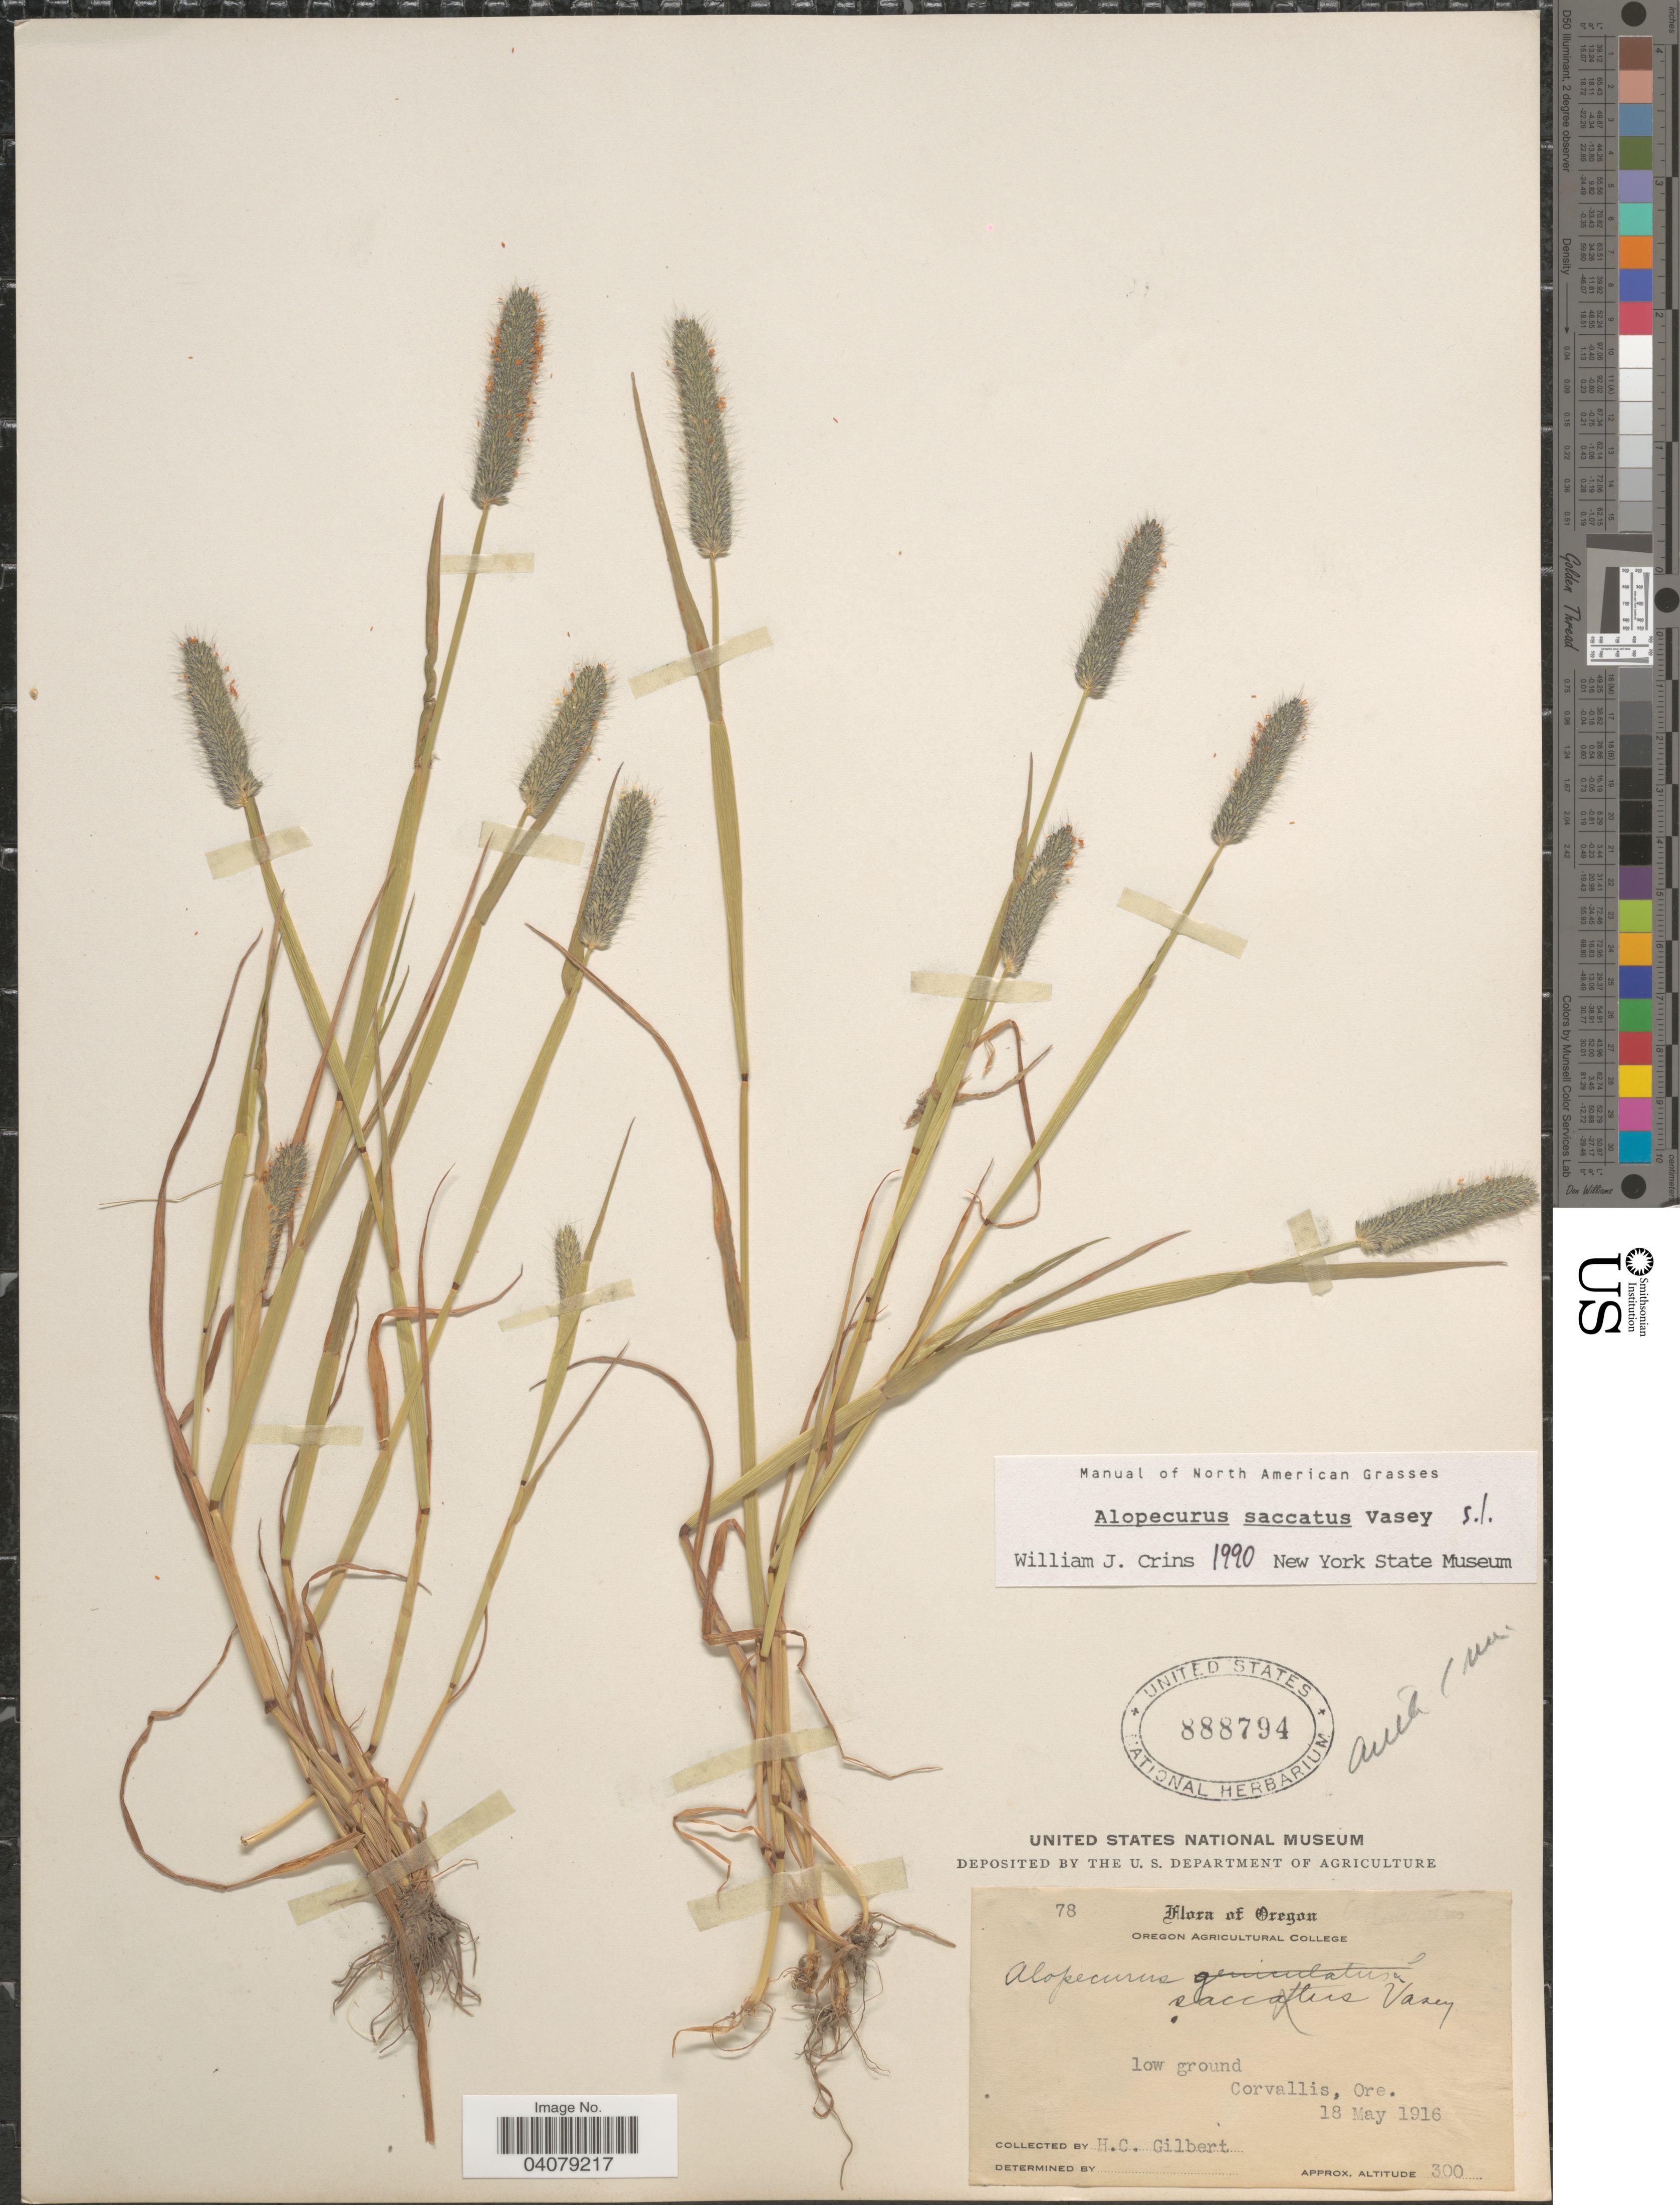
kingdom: Plantae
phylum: Tracheophyta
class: Liliopsida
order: Poales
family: Poaceae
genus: Alopecurus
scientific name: Alopecurus saccatus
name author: Vasey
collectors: H. Gilbert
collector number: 78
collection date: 1916-05-18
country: United States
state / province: Oregon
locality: Low ground. Corvallis.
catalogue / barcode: US 888794